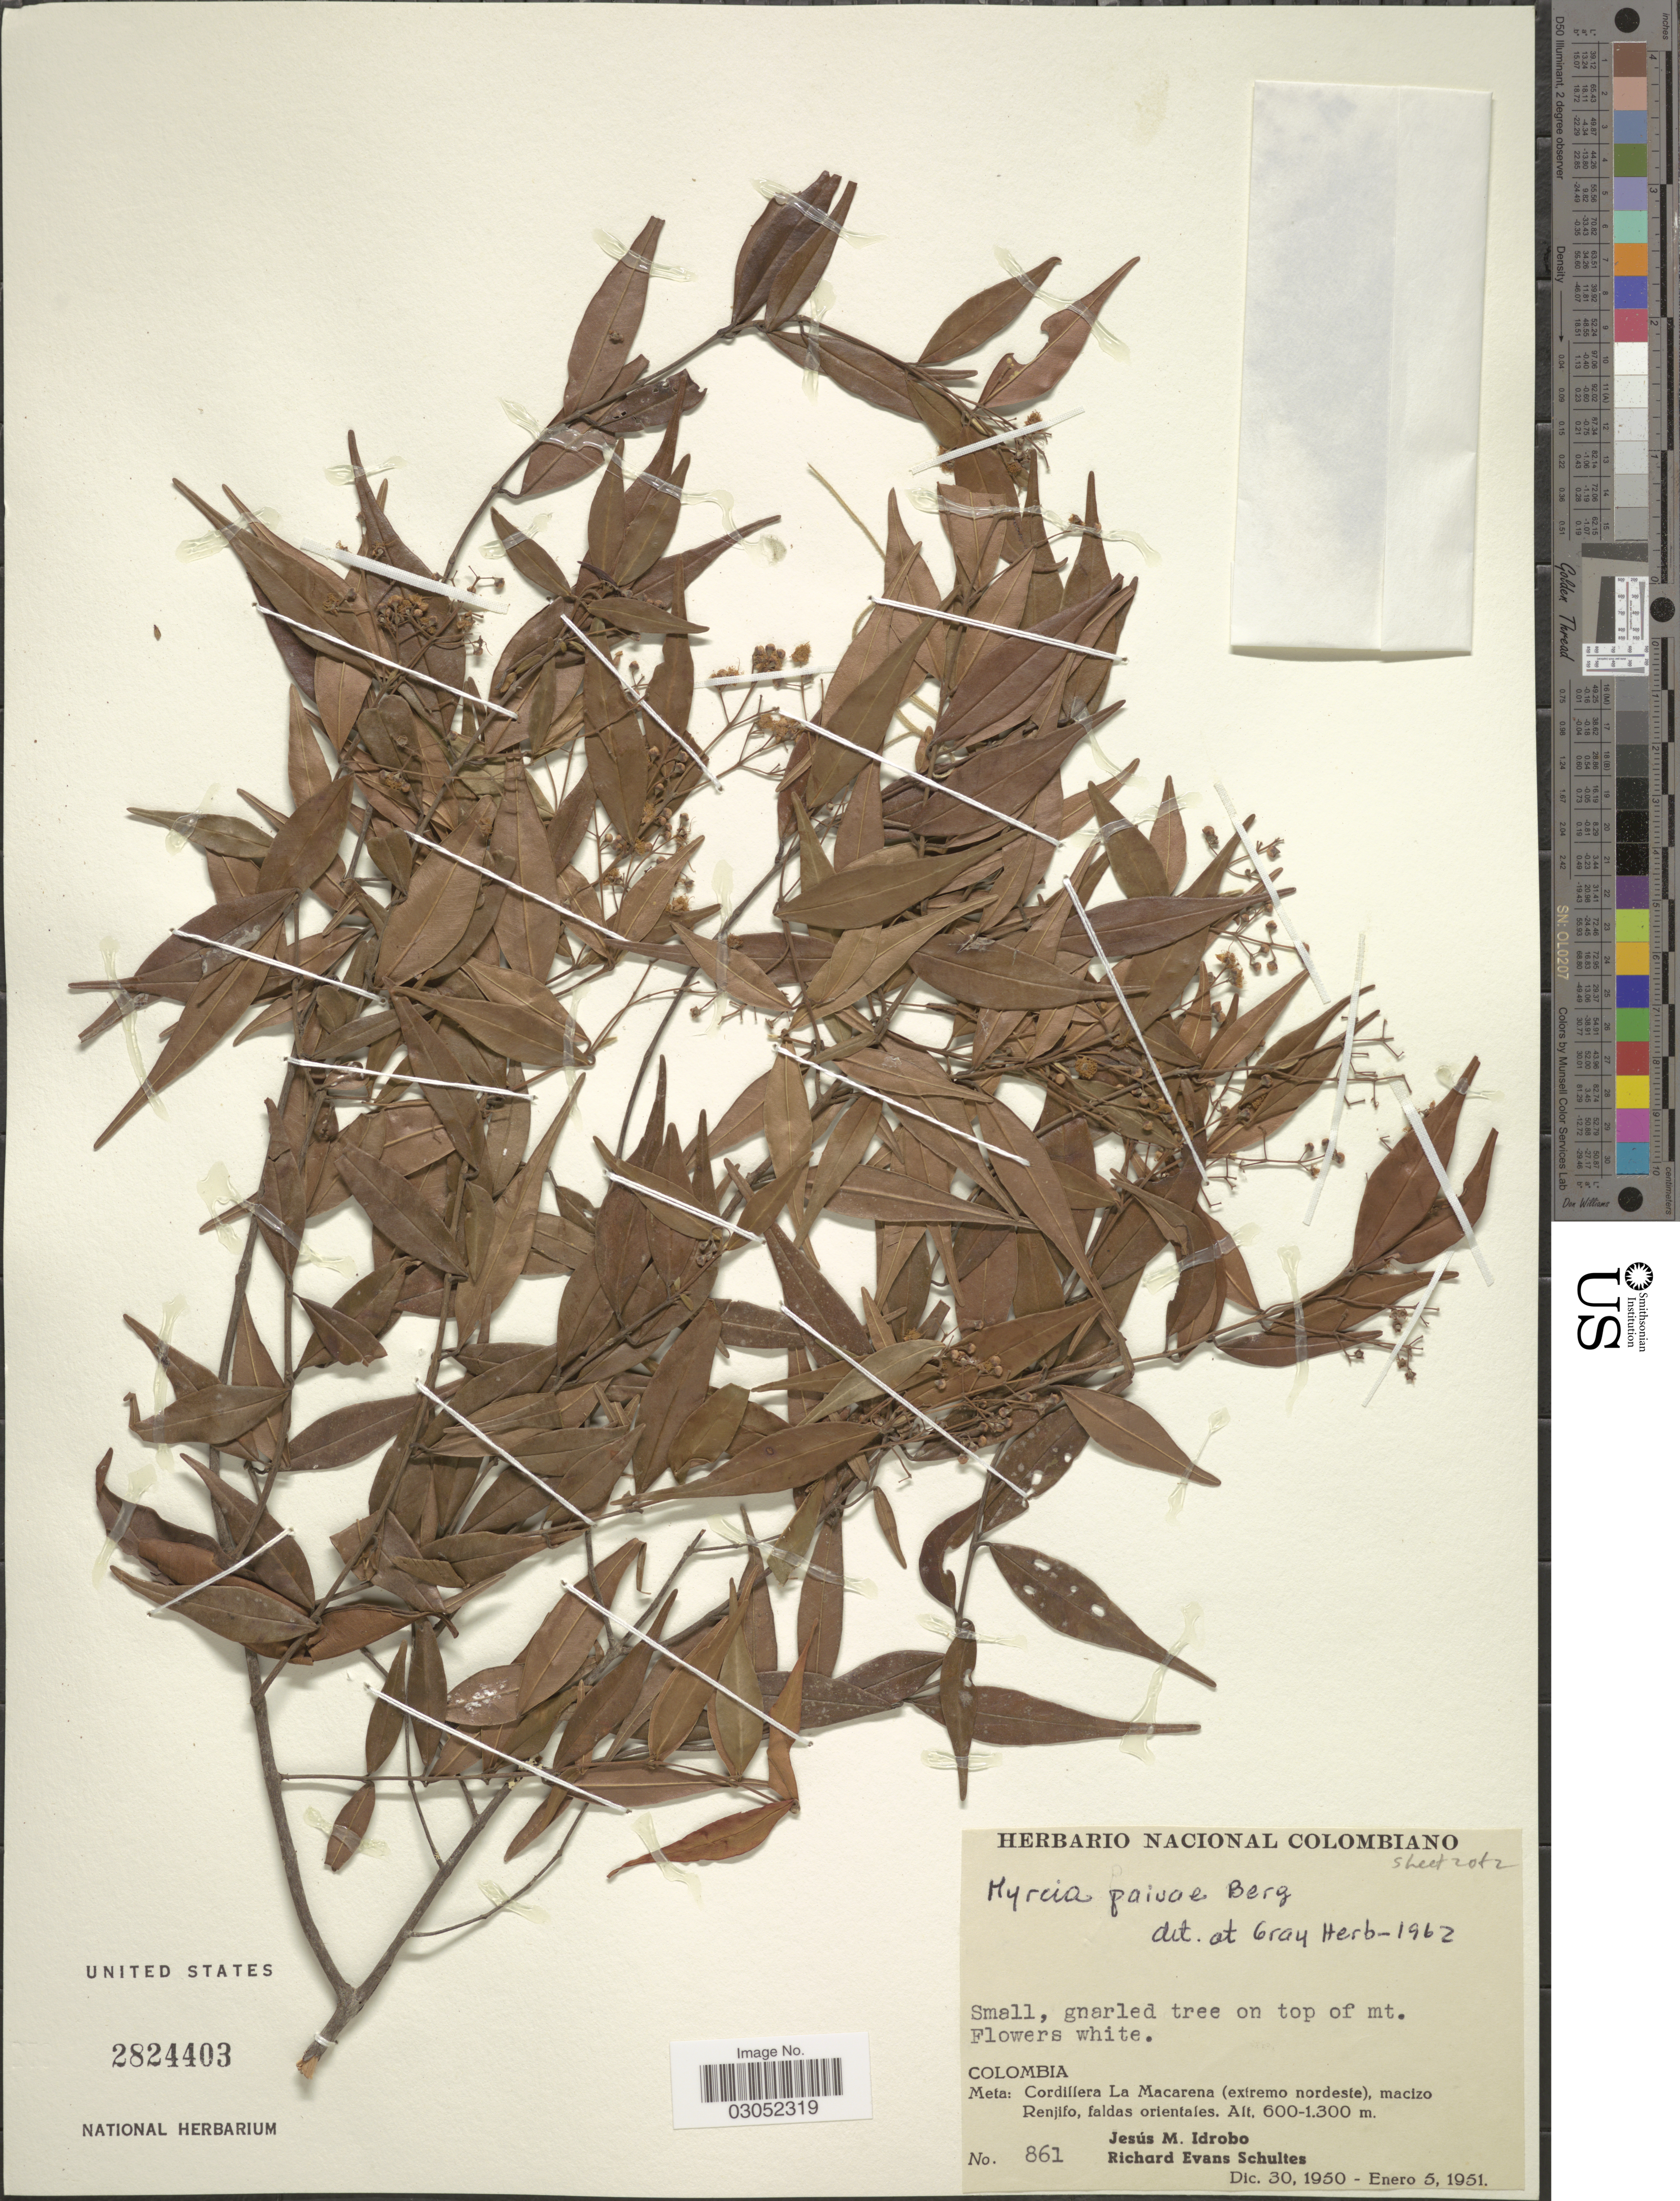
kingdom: Plantae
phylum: Tracheophyta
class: Magnoliopsida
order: Myrtales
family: Myrtaceae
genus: Myrcia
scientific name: Myrcia paivae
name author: O. Berg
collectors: J. M. Idrobo & R. E. Schultes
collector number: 861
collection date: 1951-01-05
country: Colombia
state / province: Meta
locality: Cordillera La Macarena (extremo nordeste), macizo Renjifo, faldas orientales.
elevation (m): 600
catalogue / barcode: US 2824403